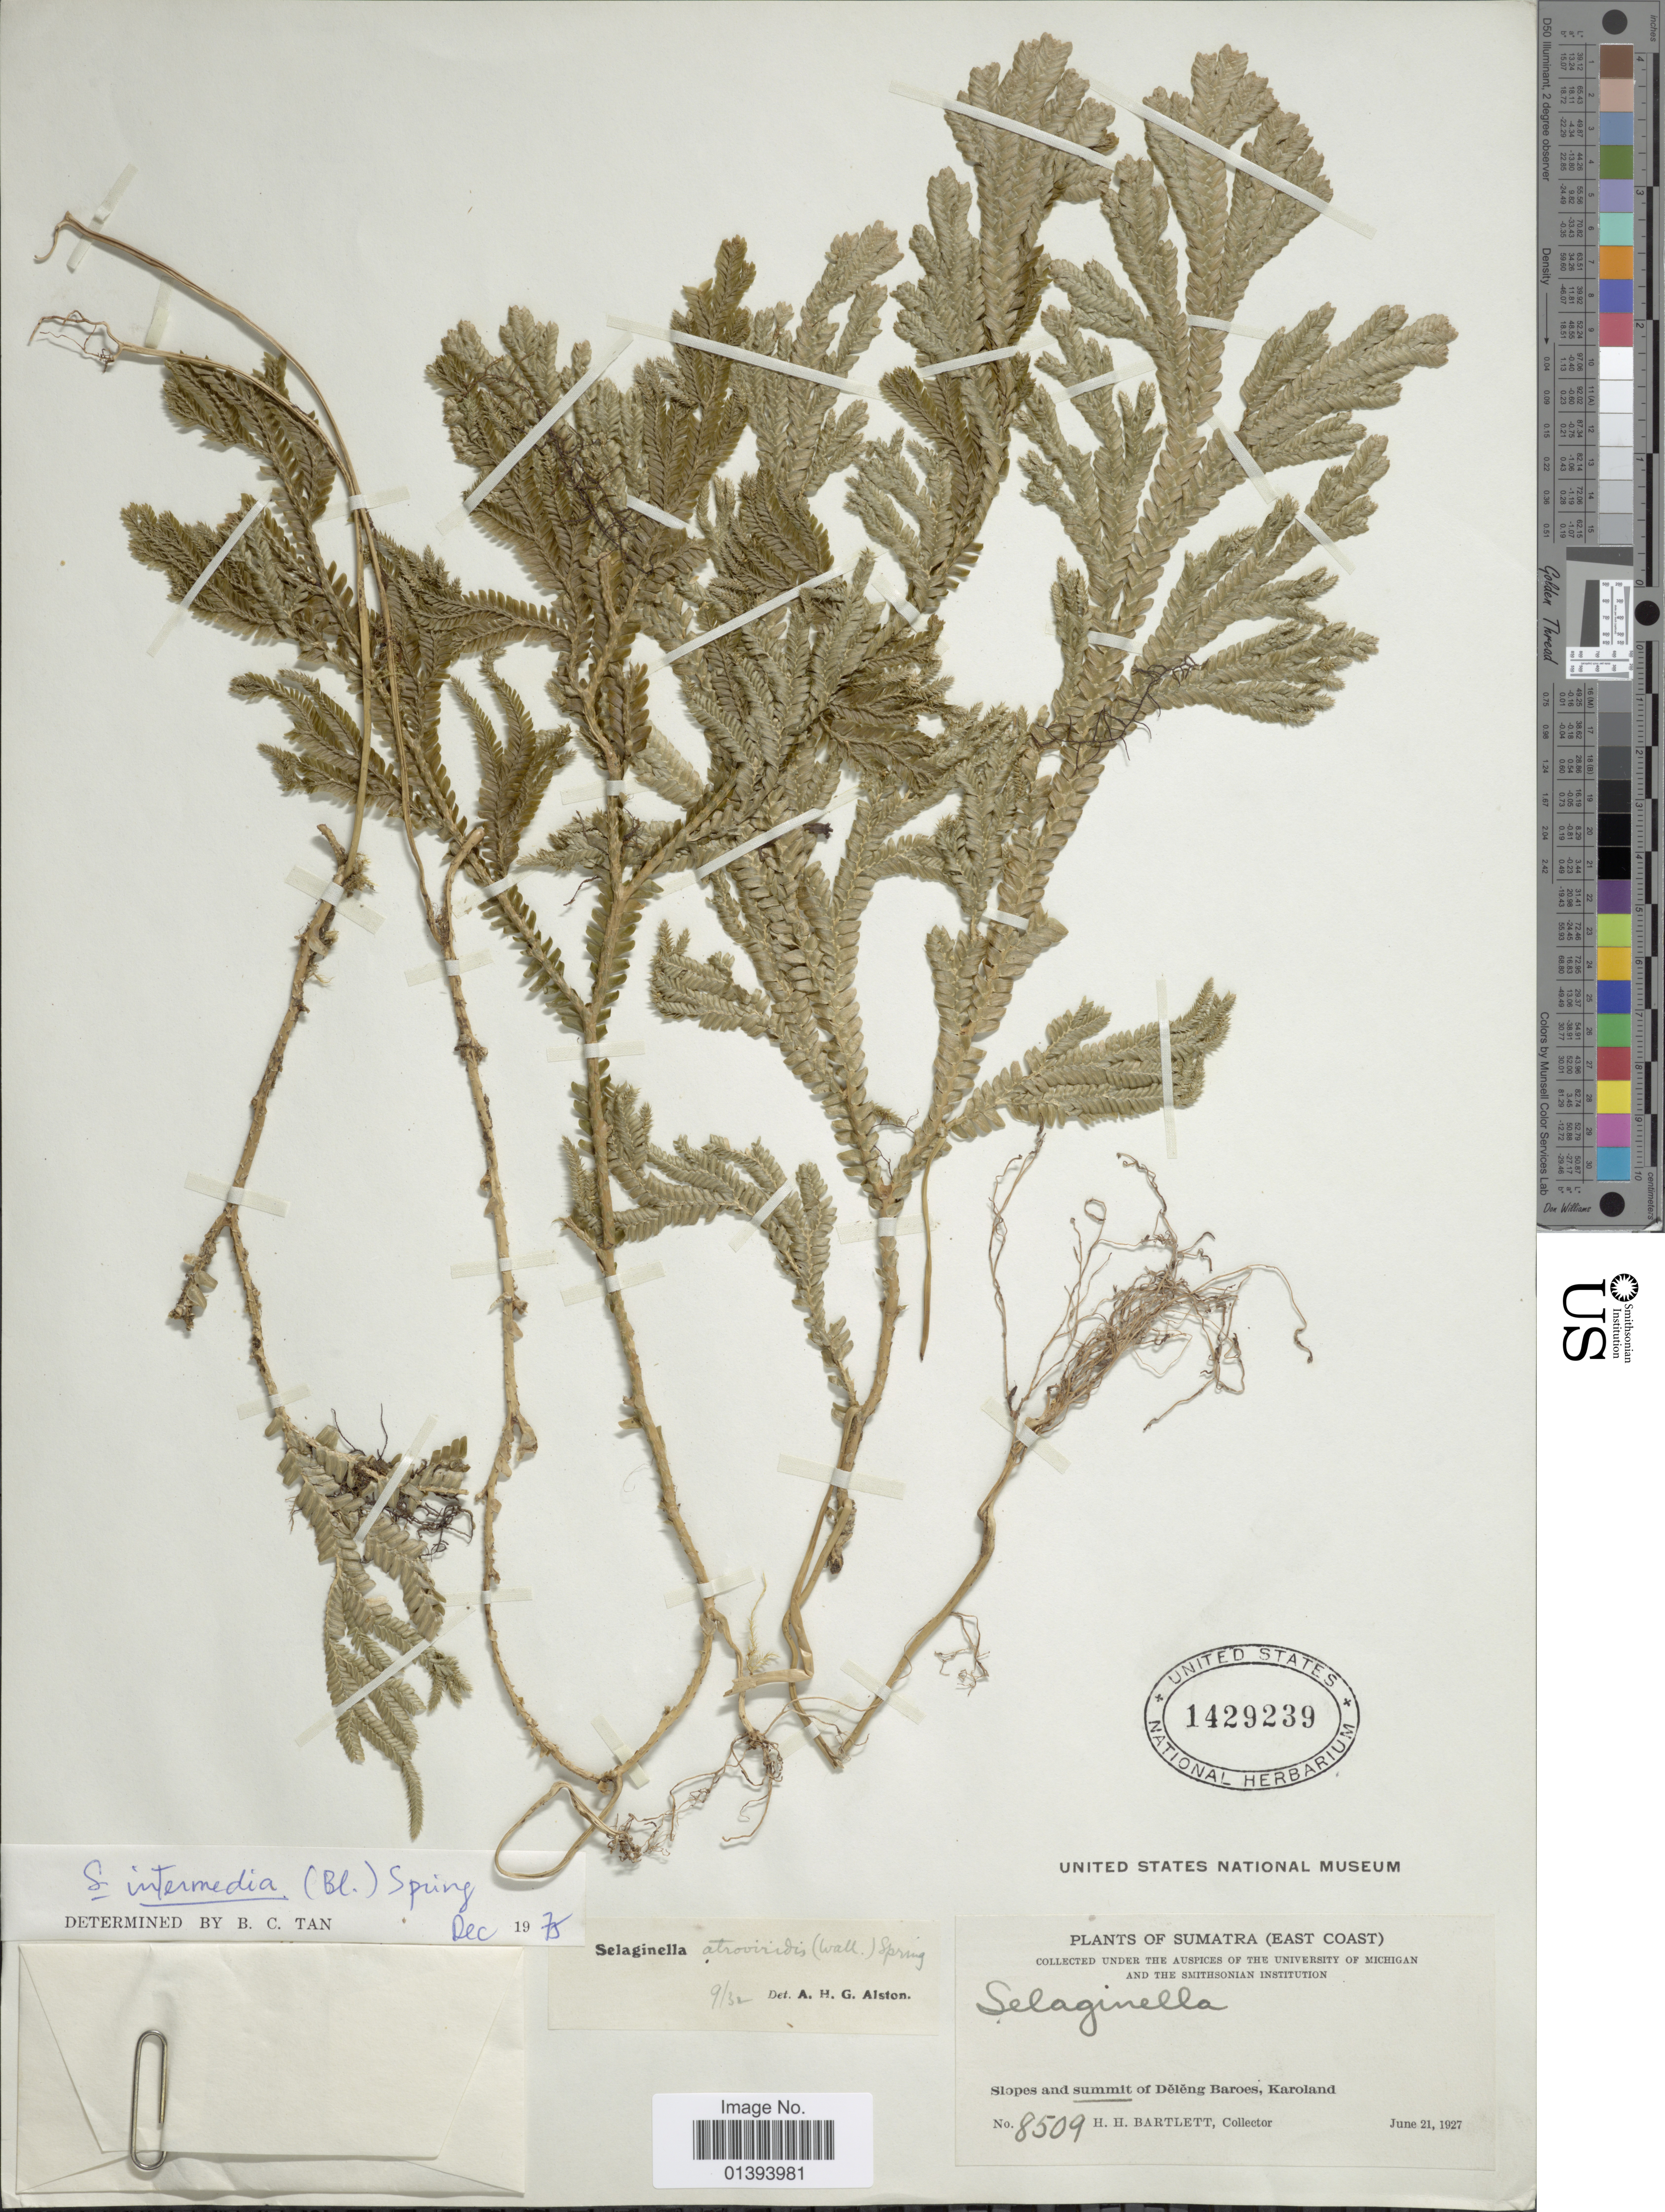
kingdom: Plantae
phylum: Tracheophyta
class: Lycopodiopsida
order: Selaginellales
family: Selaginellaceae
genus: Selaginella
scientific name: Selaginella intermedia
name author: (Blume) Spring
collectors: H. H. Bartlett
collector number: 8509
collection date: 1927-06-21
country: Indonesia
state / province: Sumatra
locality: East Coast, Slopes and summit of Déléng Baroes, Karoland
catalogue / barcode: US 1429239